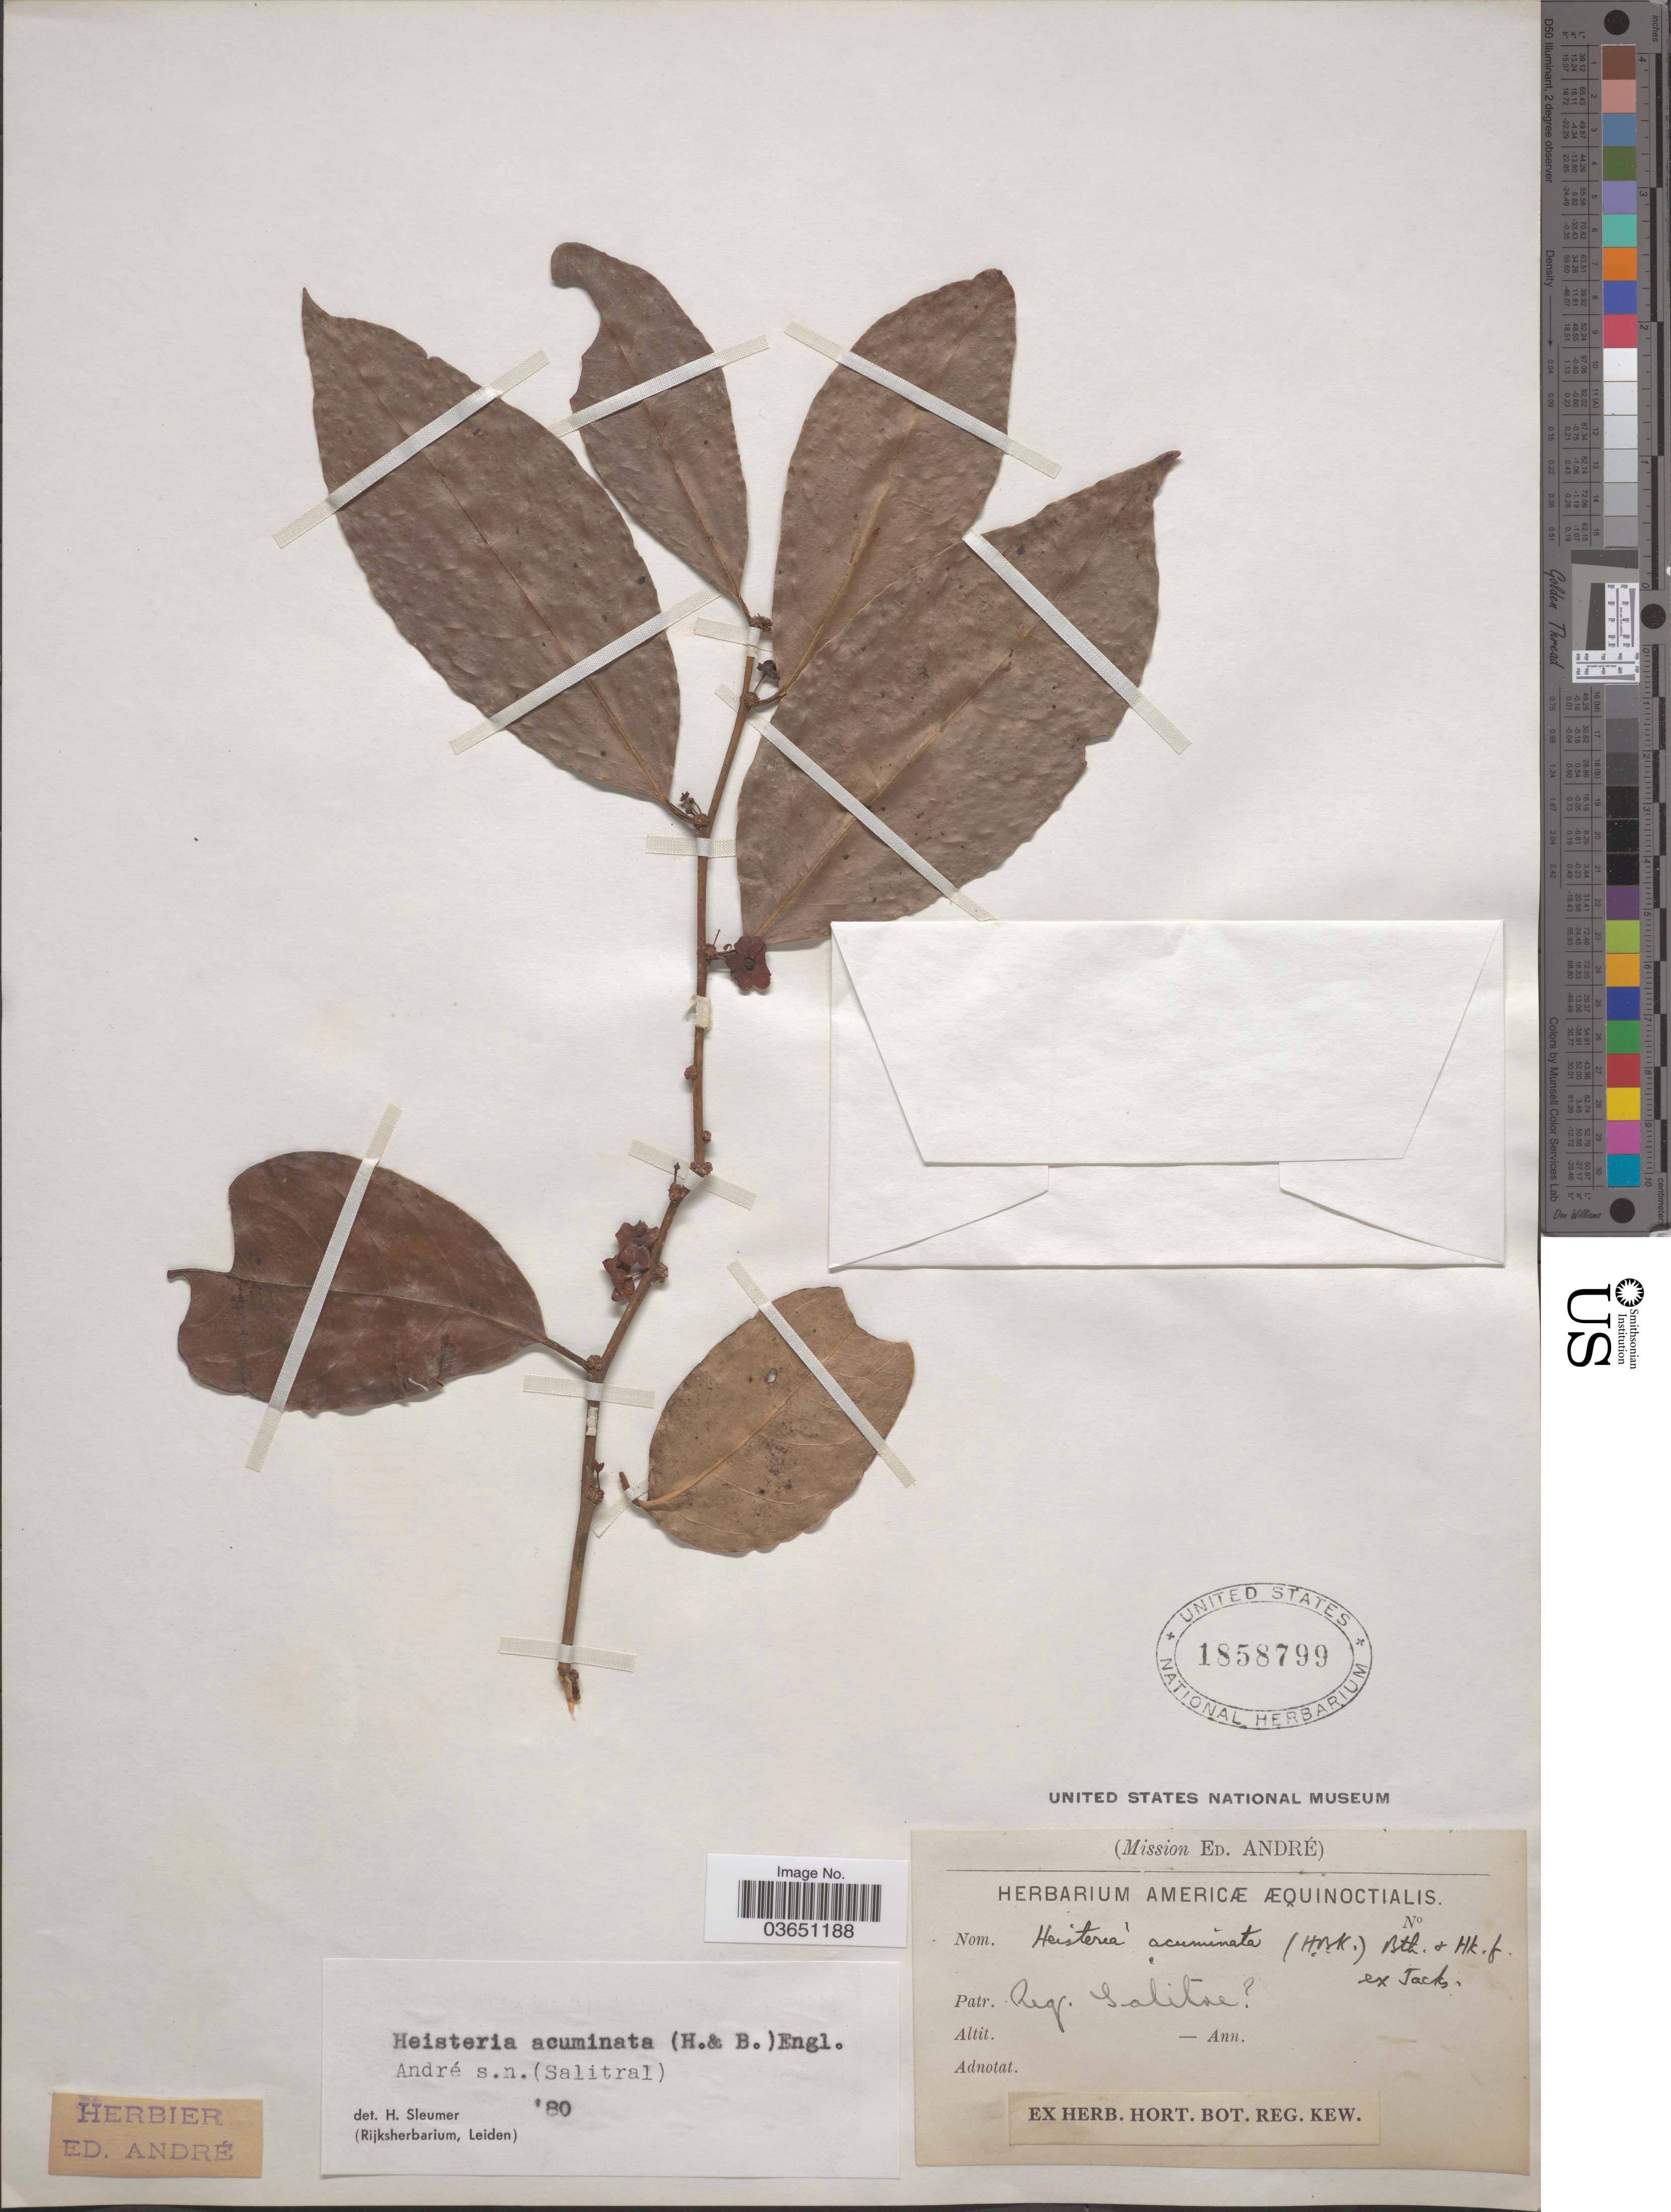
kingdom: Plantae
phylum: Tracheophyta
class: Magnoliopsida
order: Santalales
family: Erythropalaceae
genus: Heisteria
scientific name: Heisteria acuminata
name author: (Humb. & Bonpl.) Engl.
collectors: M. Andre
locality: Req. Saliate. [interpreted]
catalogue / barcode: US 1858799